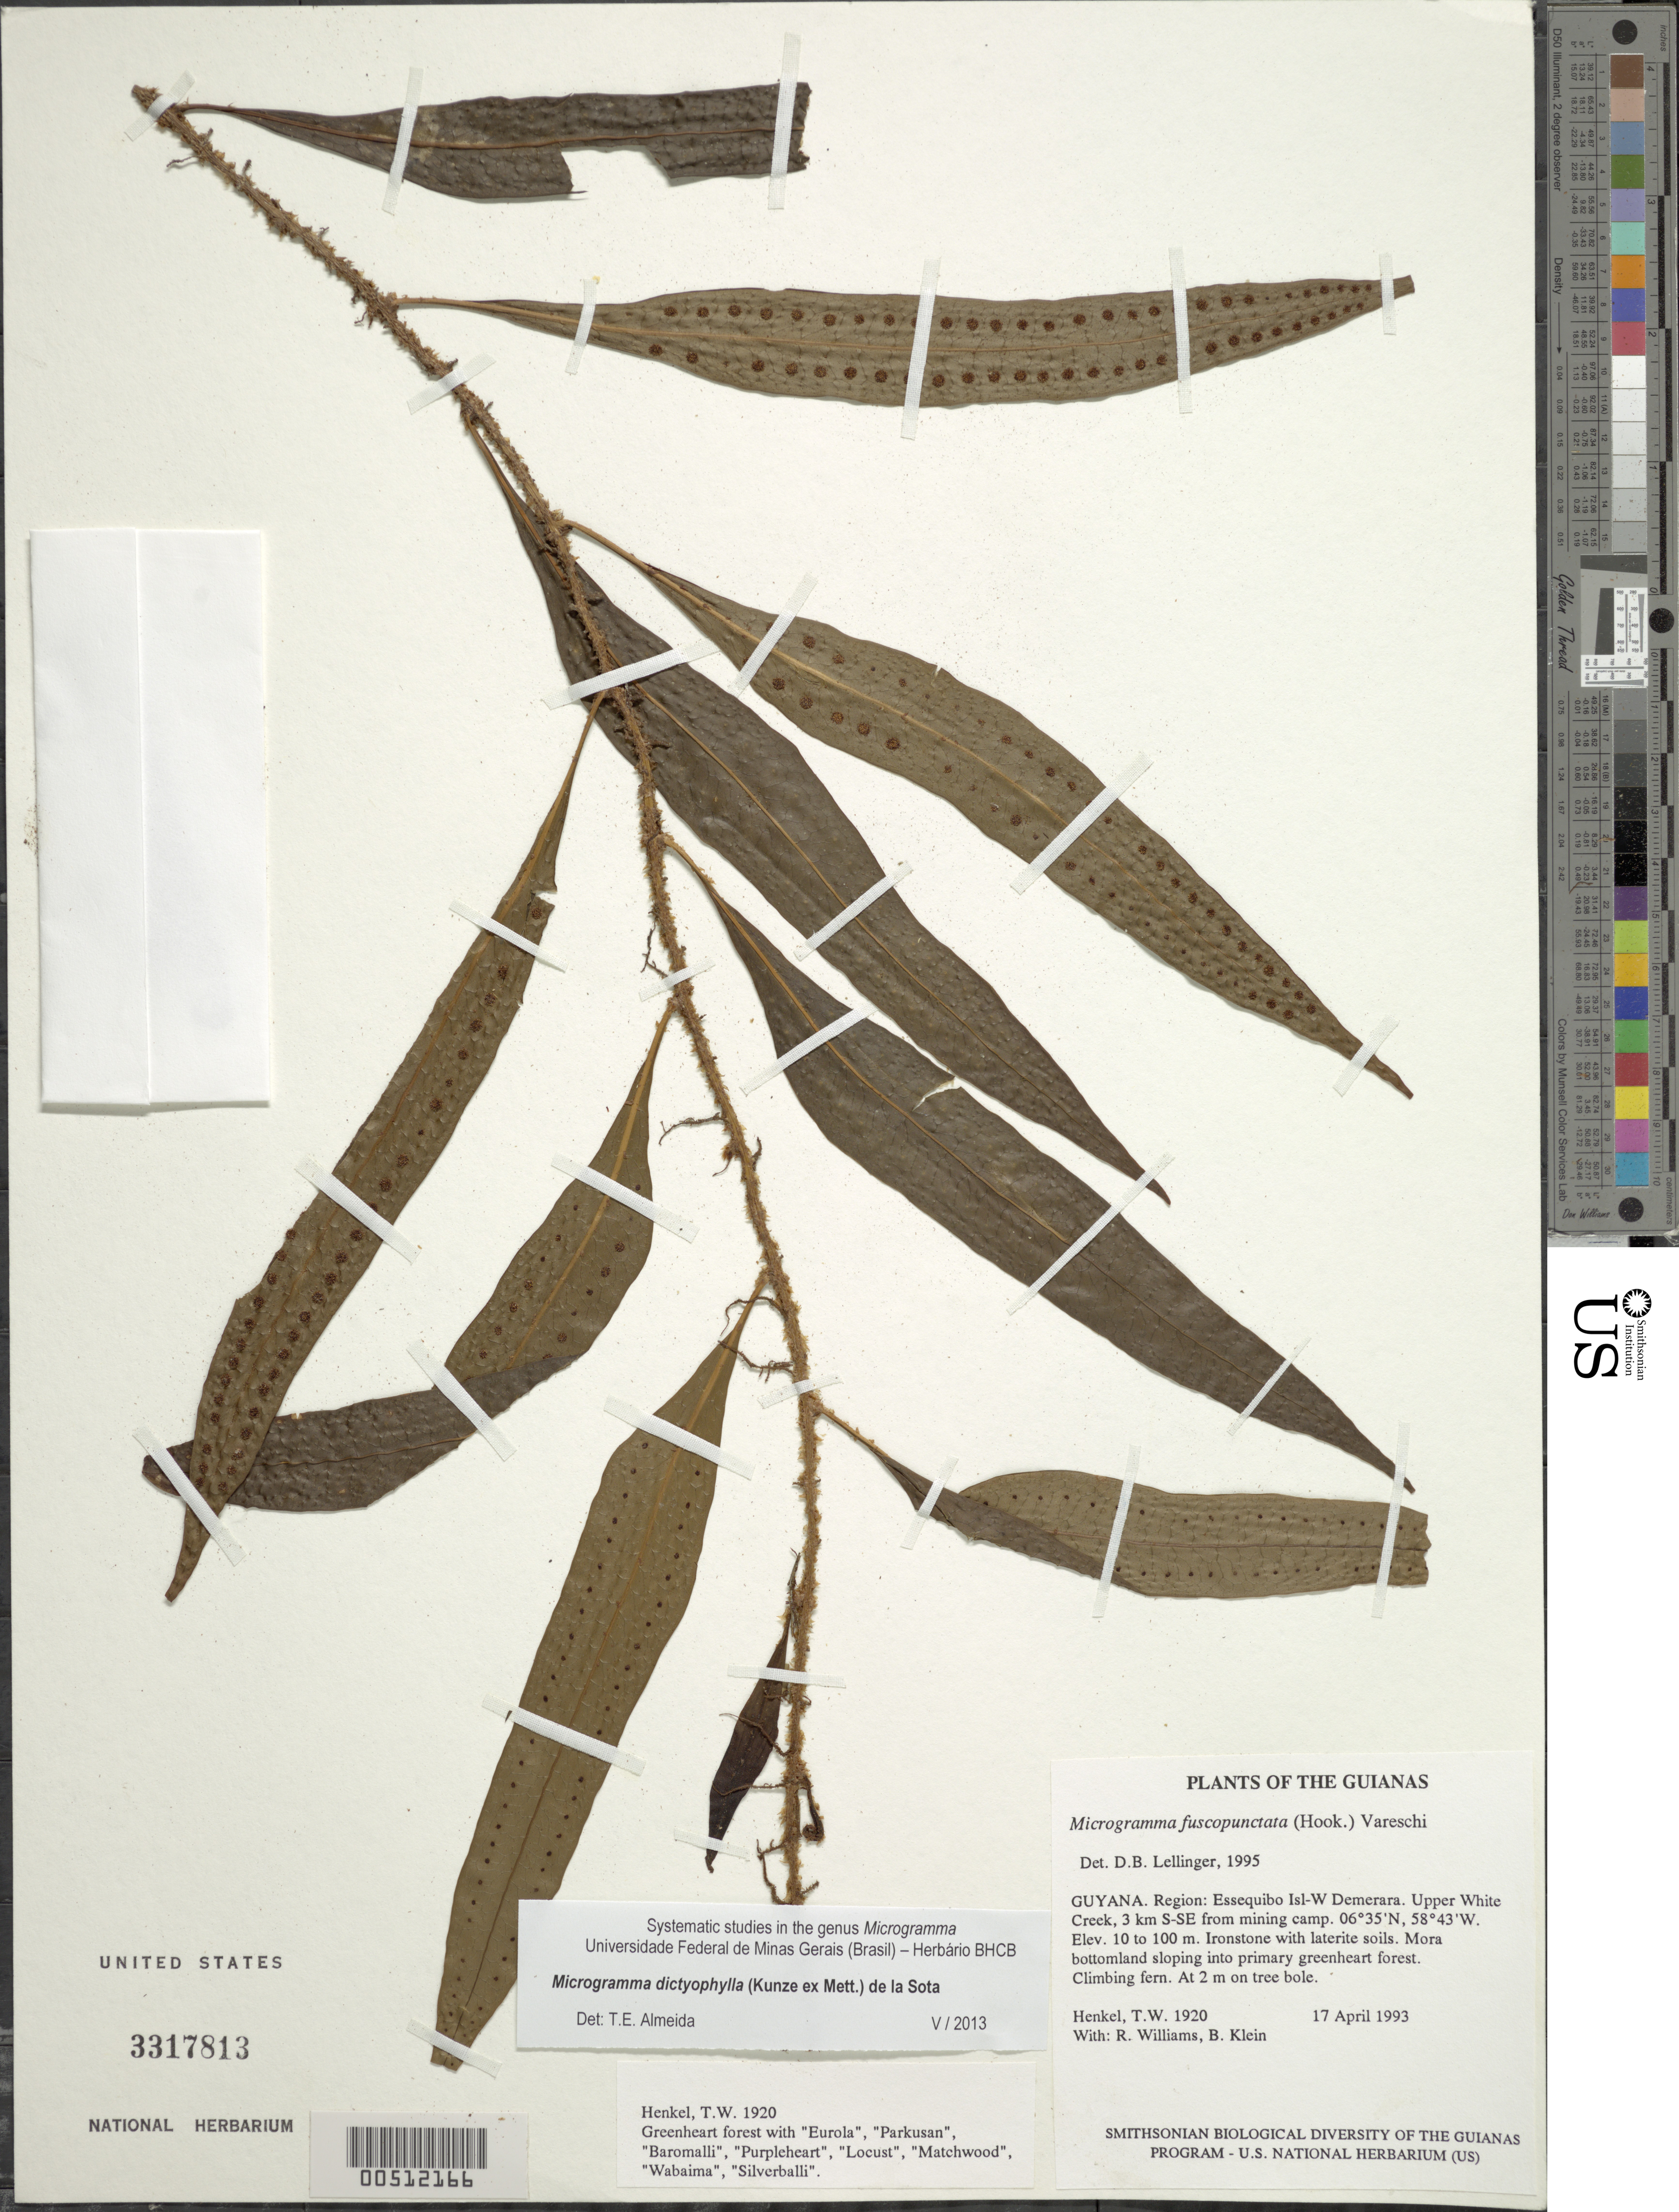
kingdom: Plantae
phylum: Tracheophyta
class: Polypodiopsida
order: Polypodiales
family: Polypodiaceae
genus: Microgramma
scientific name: Microgramma dictyophylla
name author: (Kunze ex Mett.) de la Sota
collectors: T. Henkel, R. Williams & B. Klein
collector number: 1920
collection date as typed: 17 April 1993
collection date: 1993-04-17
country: Guyana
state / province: Essequibo Isl-W. Demerara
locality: Upper White Creek, 3 km S-SE from mining camp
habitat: Ironstone with laterite soils. Mora bottomland sloping into primary greenheart forest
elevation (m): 10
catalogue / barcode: US 3317813